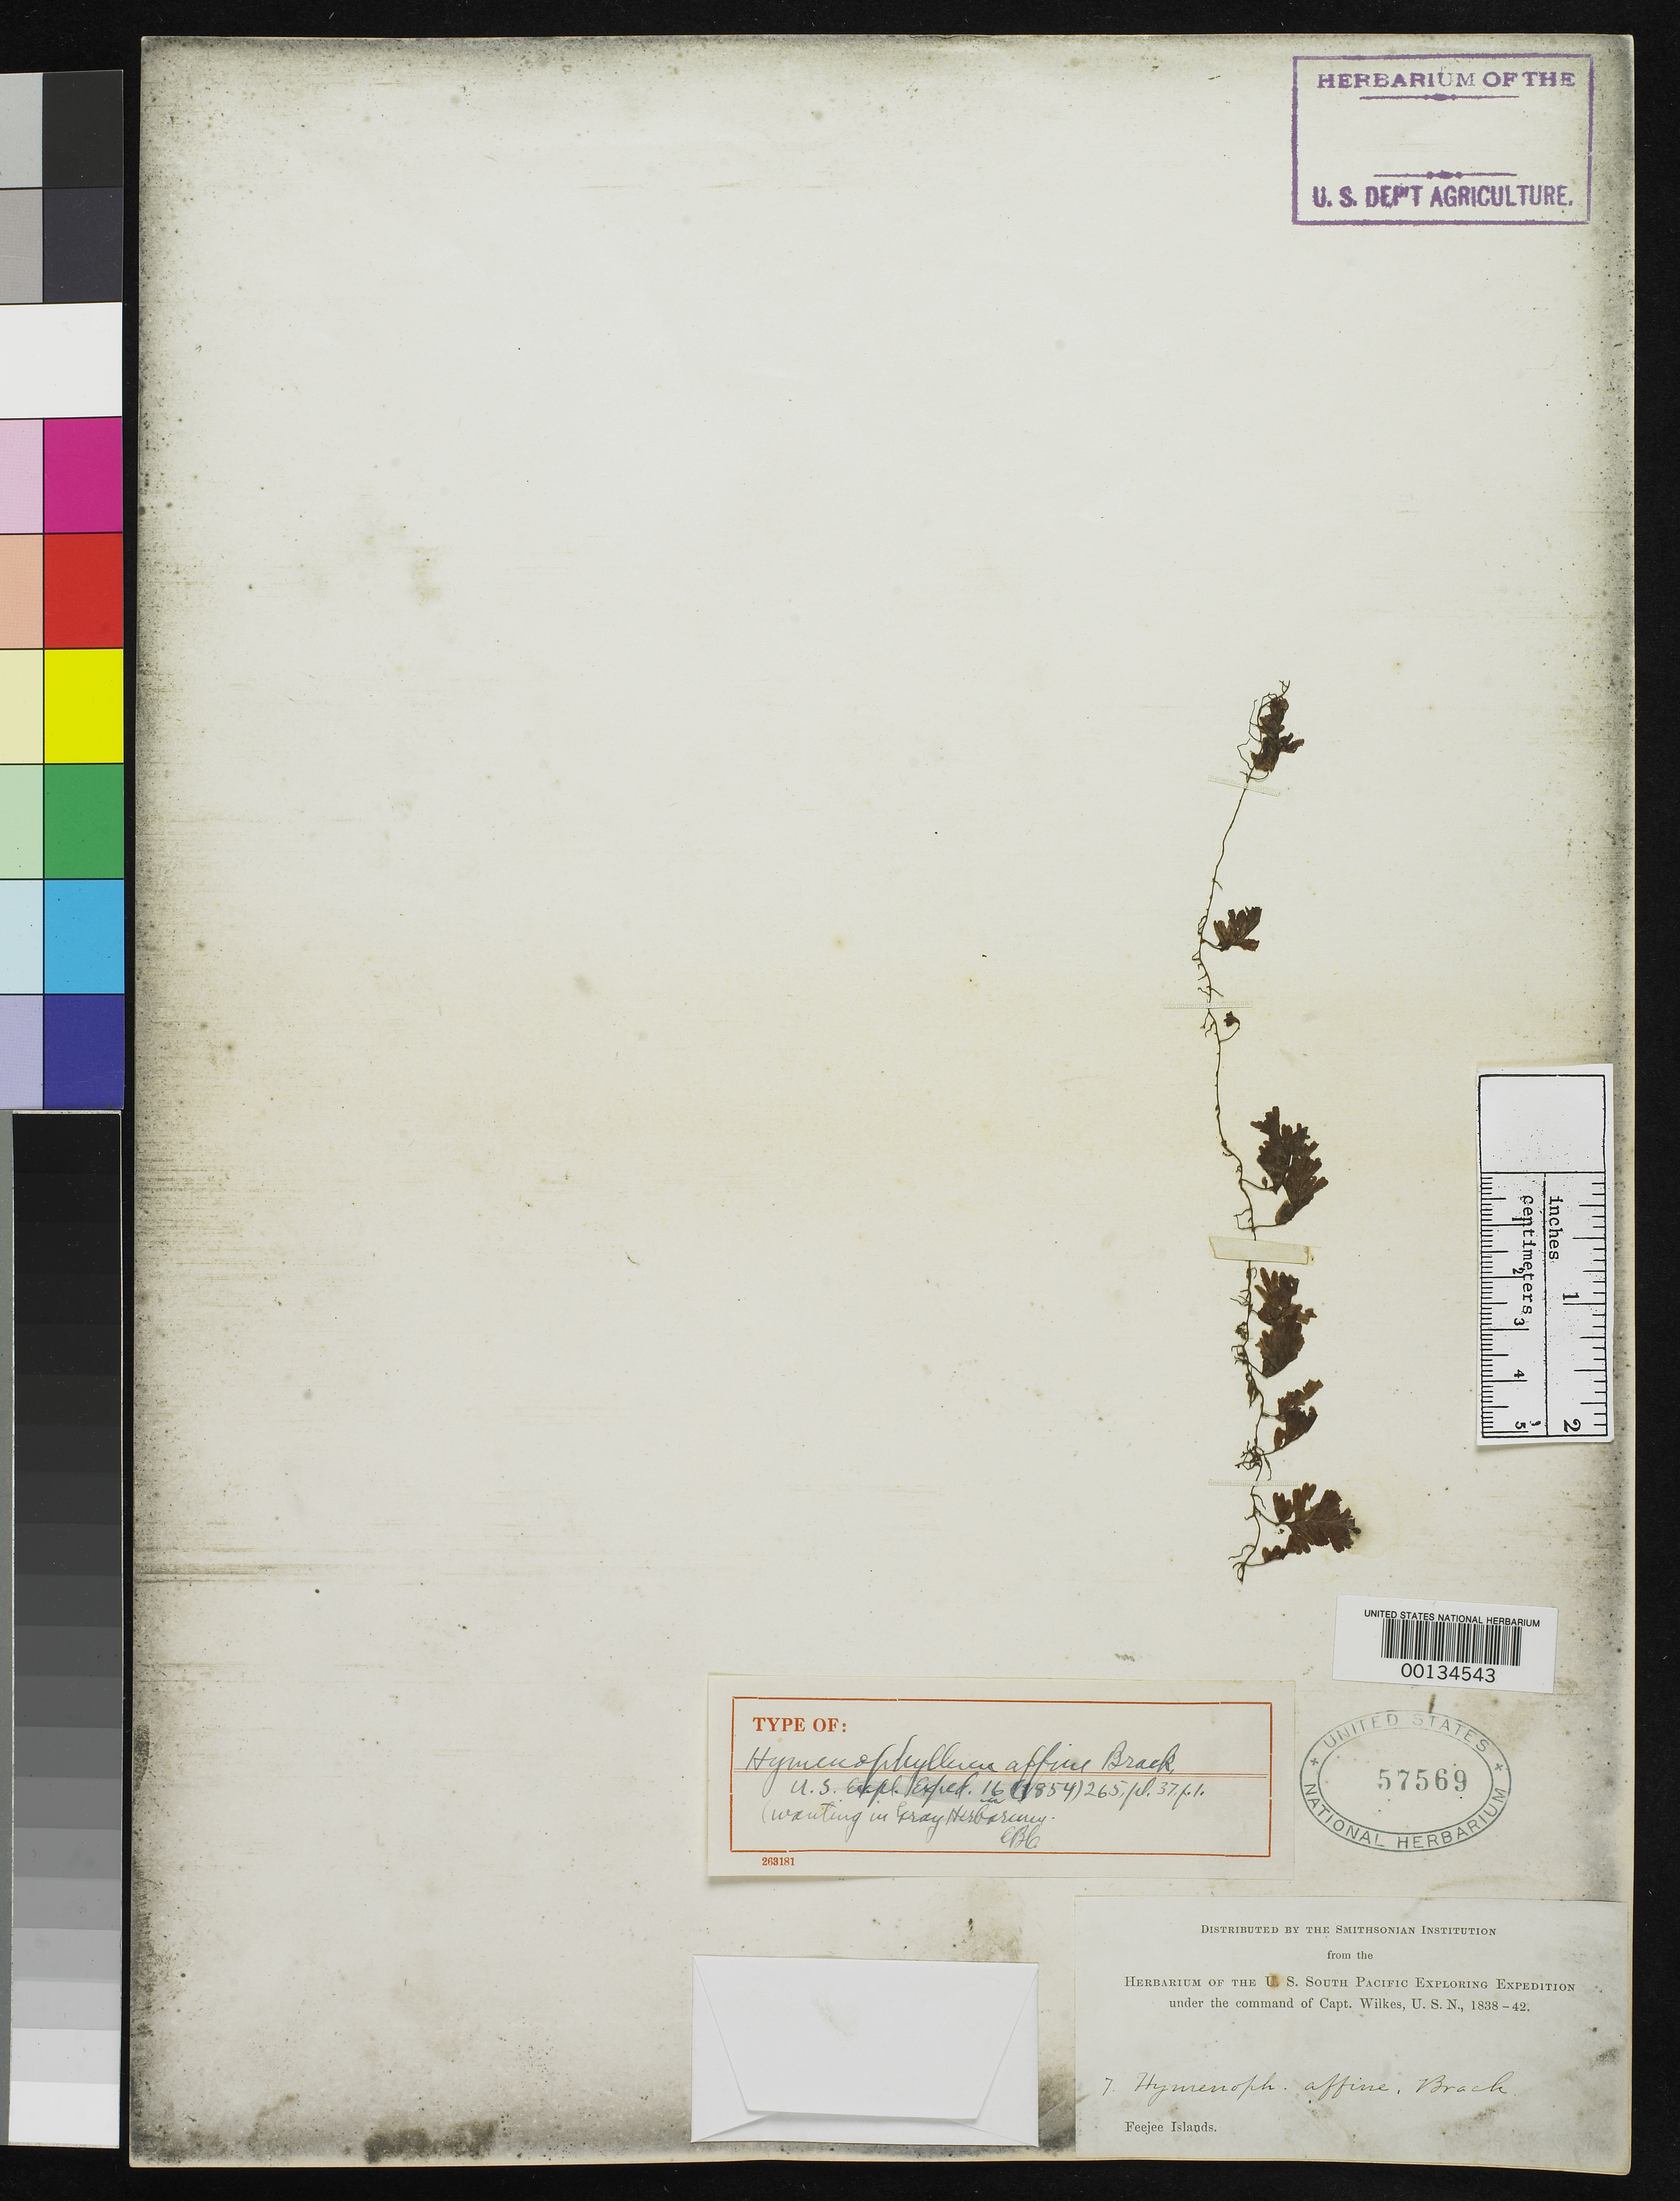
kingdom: Plantae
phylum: Tracheophyta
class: Polypodiopsida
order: Hymenophyllales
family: Hymenophyllaceae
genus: Hymenophyllum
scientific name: Hymenophyllum affine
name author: Brack. in Wilkes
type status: Holotype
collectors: Wilkes Explor. Exped.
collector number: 7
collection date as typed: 1838 to -- --- 1842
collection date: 1838/1842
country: Fiji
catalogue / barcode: US 57569